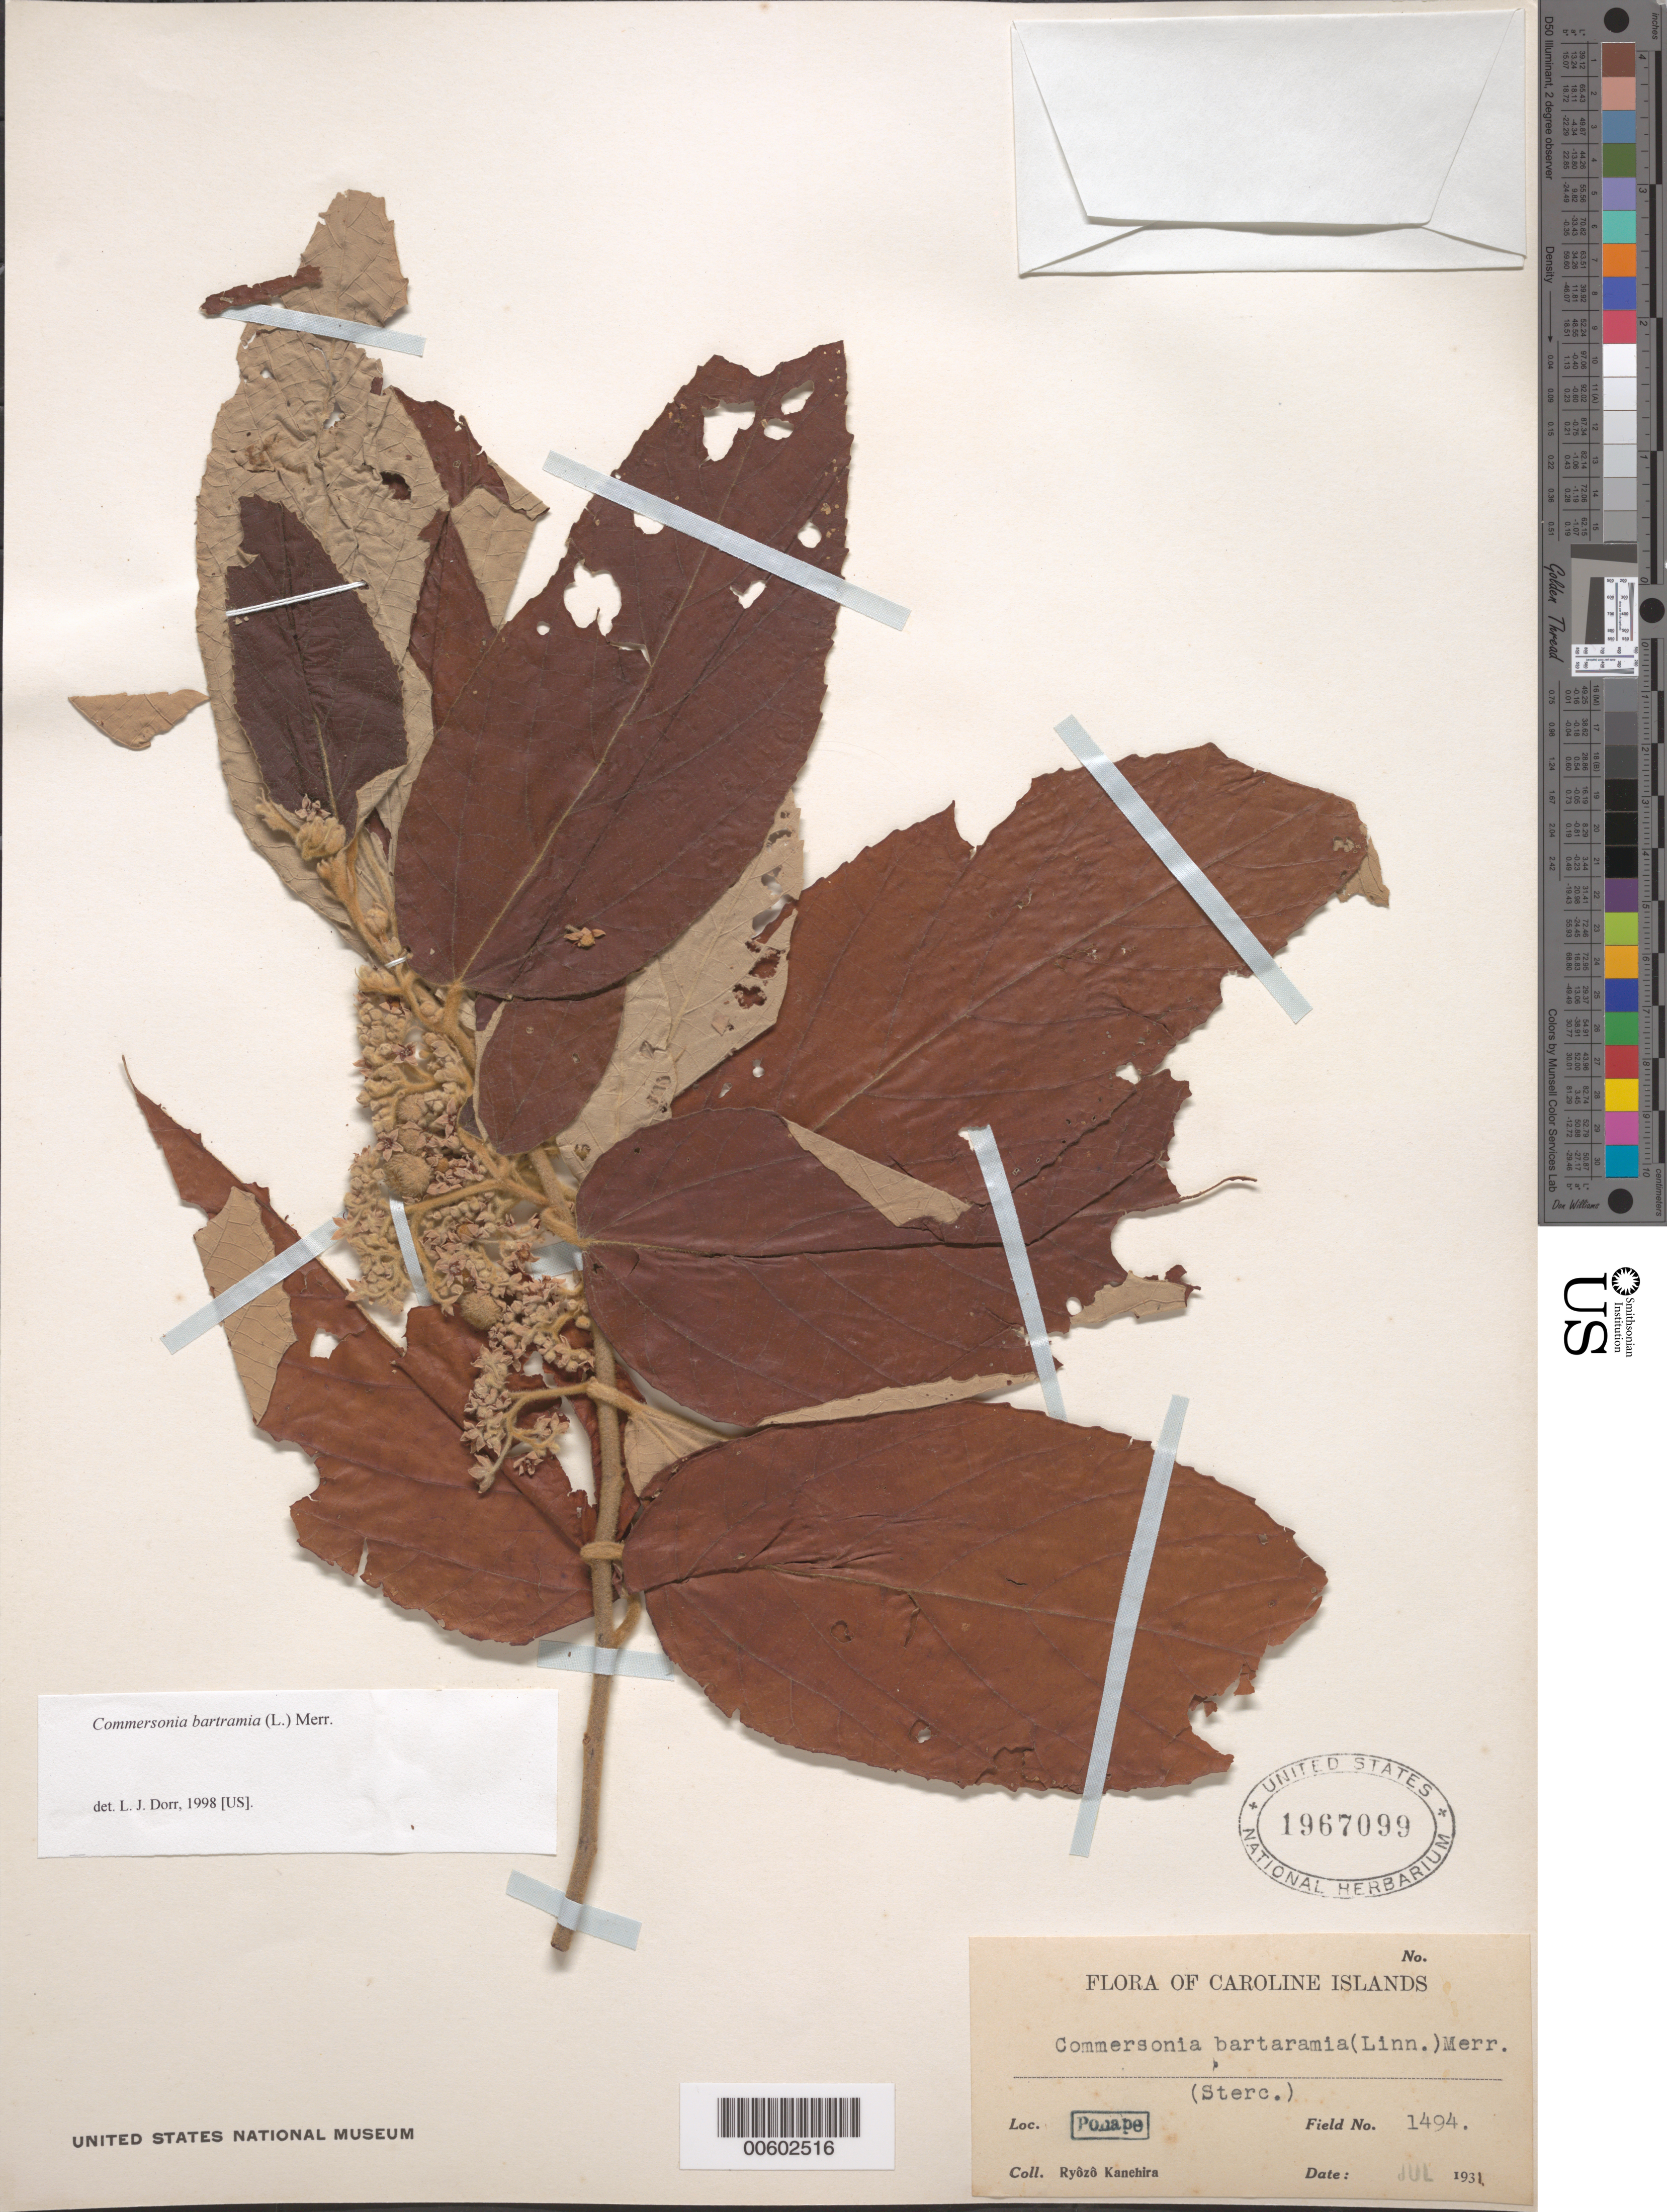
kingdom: Plantae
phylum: Tracheophyta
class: Magnoliopsida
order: Malvales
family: Malvaceae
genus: Commersonia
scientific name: Commersonia bartramia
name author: (L.) Merr.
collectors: R. Kanehira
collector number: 1494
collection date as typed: Jul 1931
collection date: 1931-07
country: Micronesia, Federated States of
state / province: Pohnpei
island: Pohnpei [Ponape]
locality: Pohnpei [= Ponape]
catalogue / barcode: US 1967099